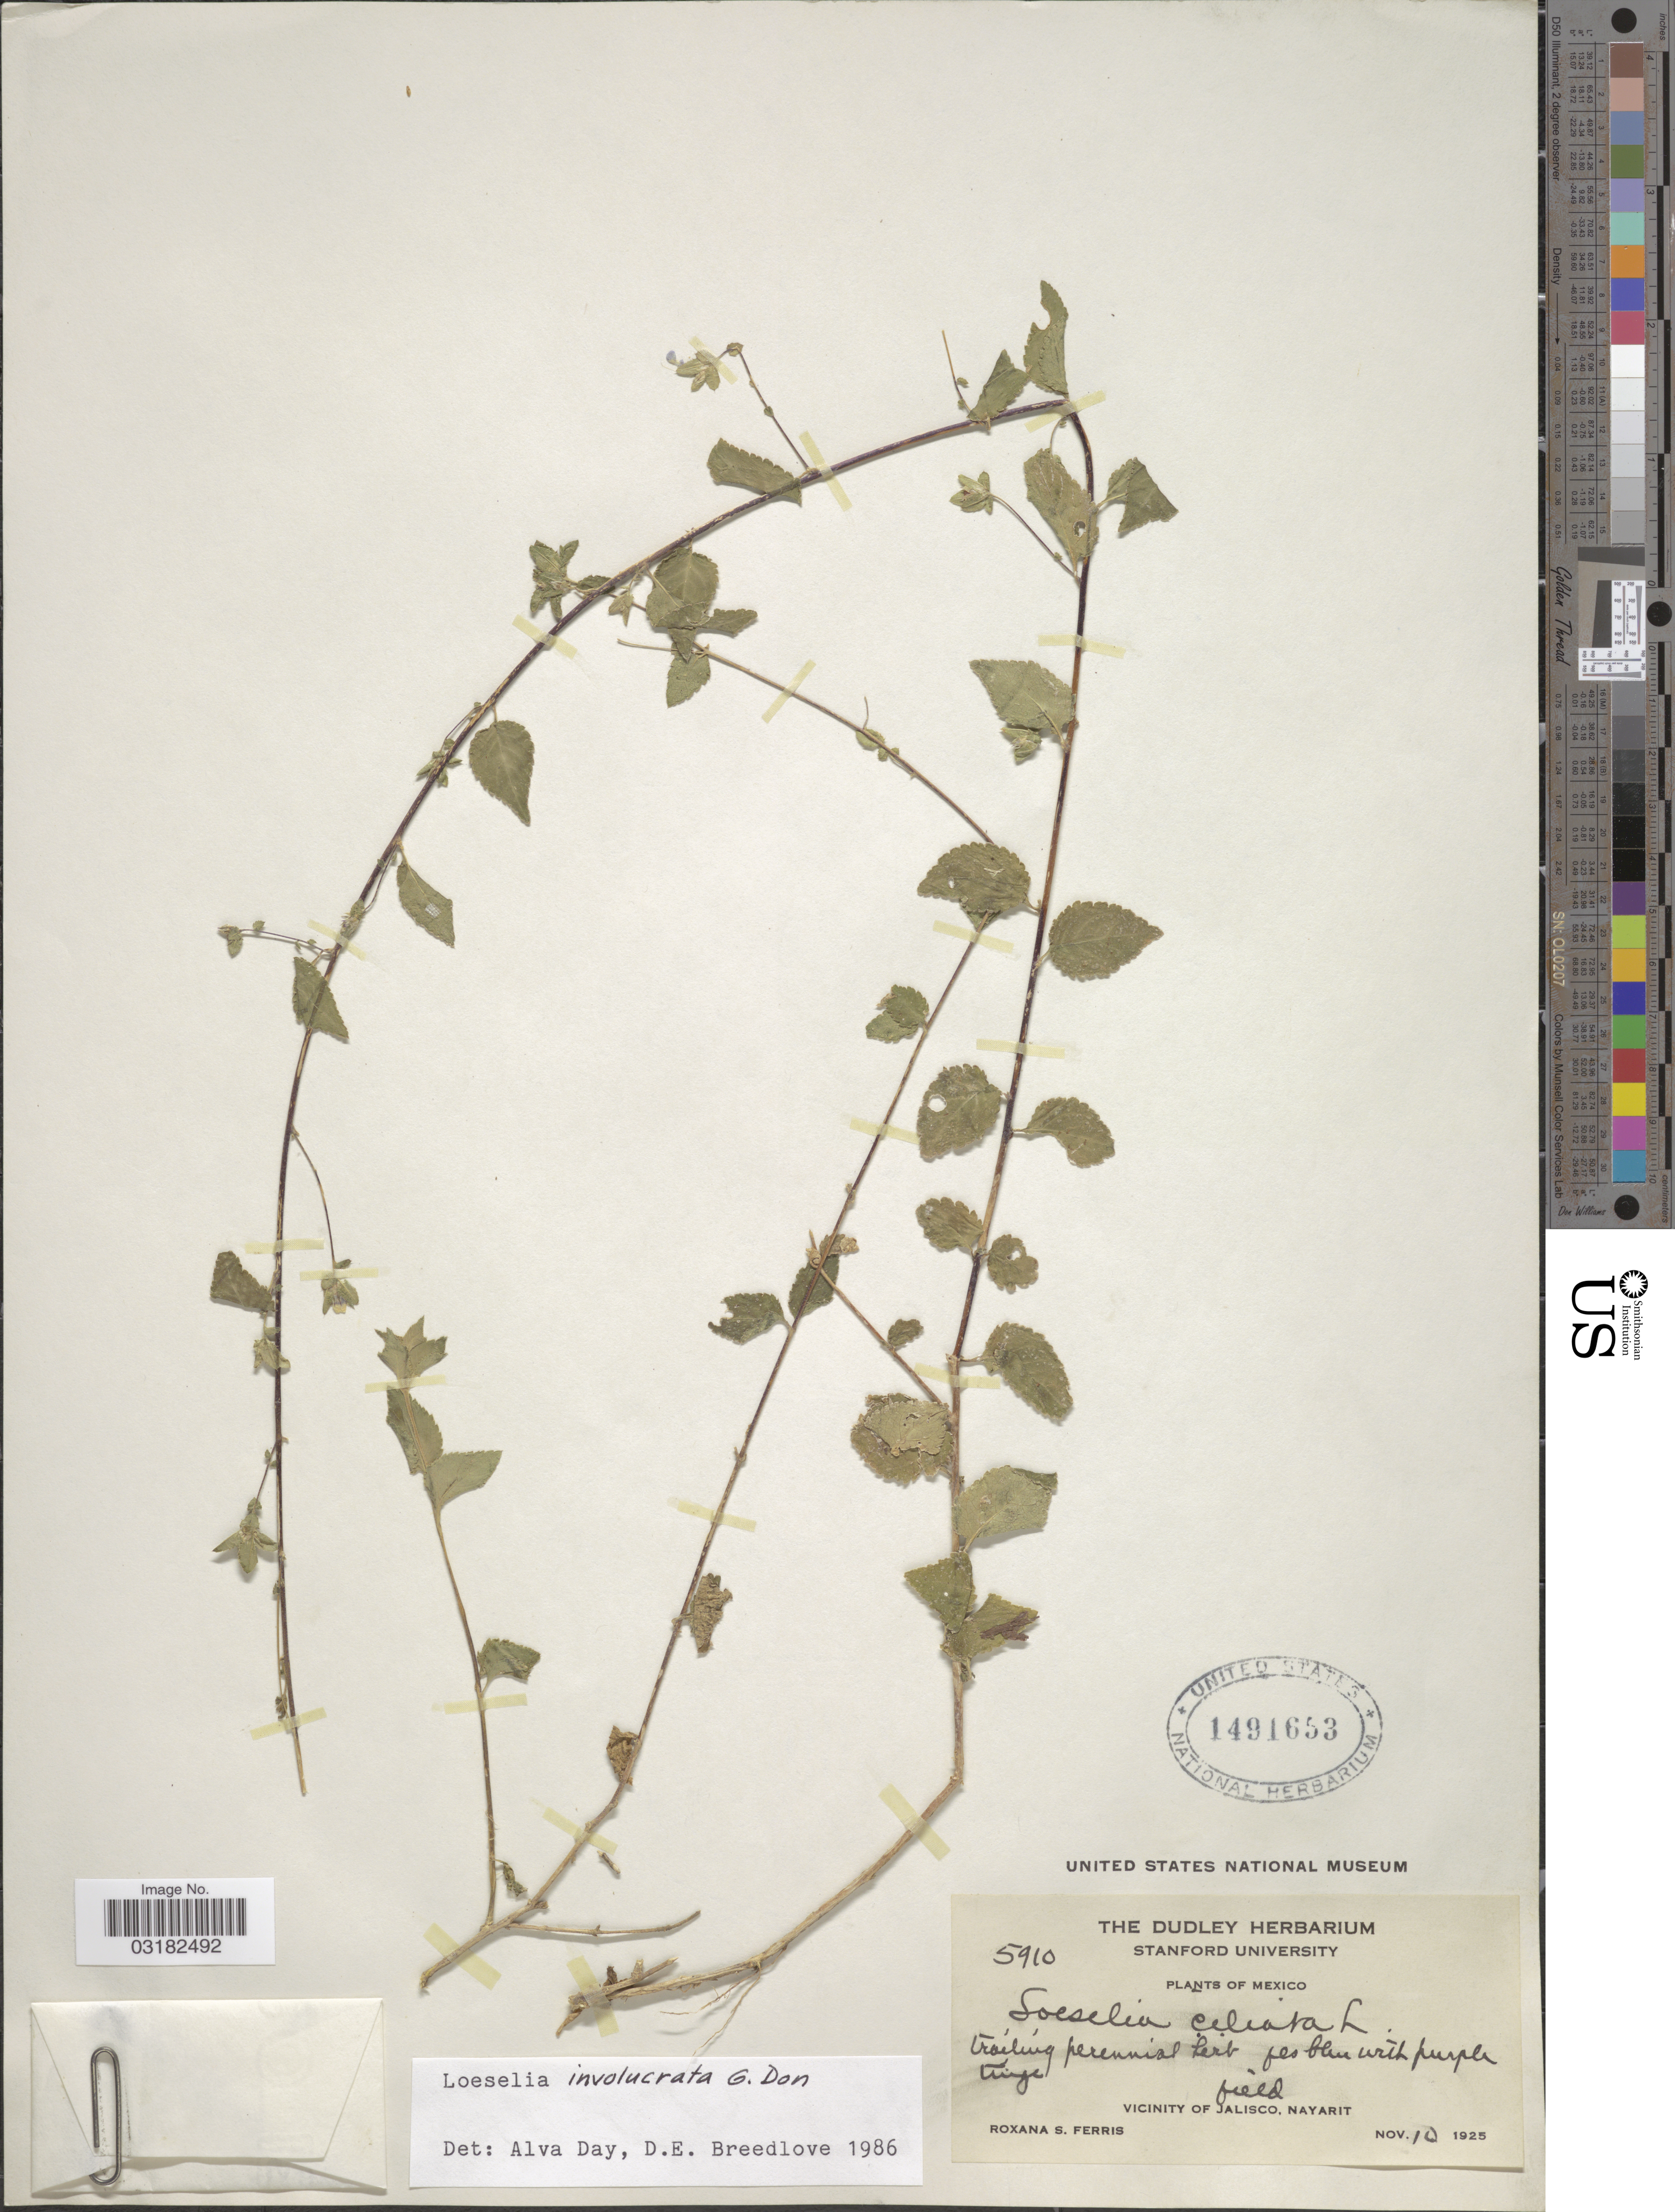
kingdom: Plantae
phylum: Tracheophyta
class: Magnoliopsida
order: Ericales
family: Polemoniaceae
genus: Loeselia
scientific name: Loeselia involucrata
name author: G. Don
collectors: R. S. Ferris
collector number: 5910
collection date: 1925-11-10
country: Mexico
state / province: Nayarit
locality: Vicinity of Jalisco, Nayarit.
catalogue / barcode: US 1491653